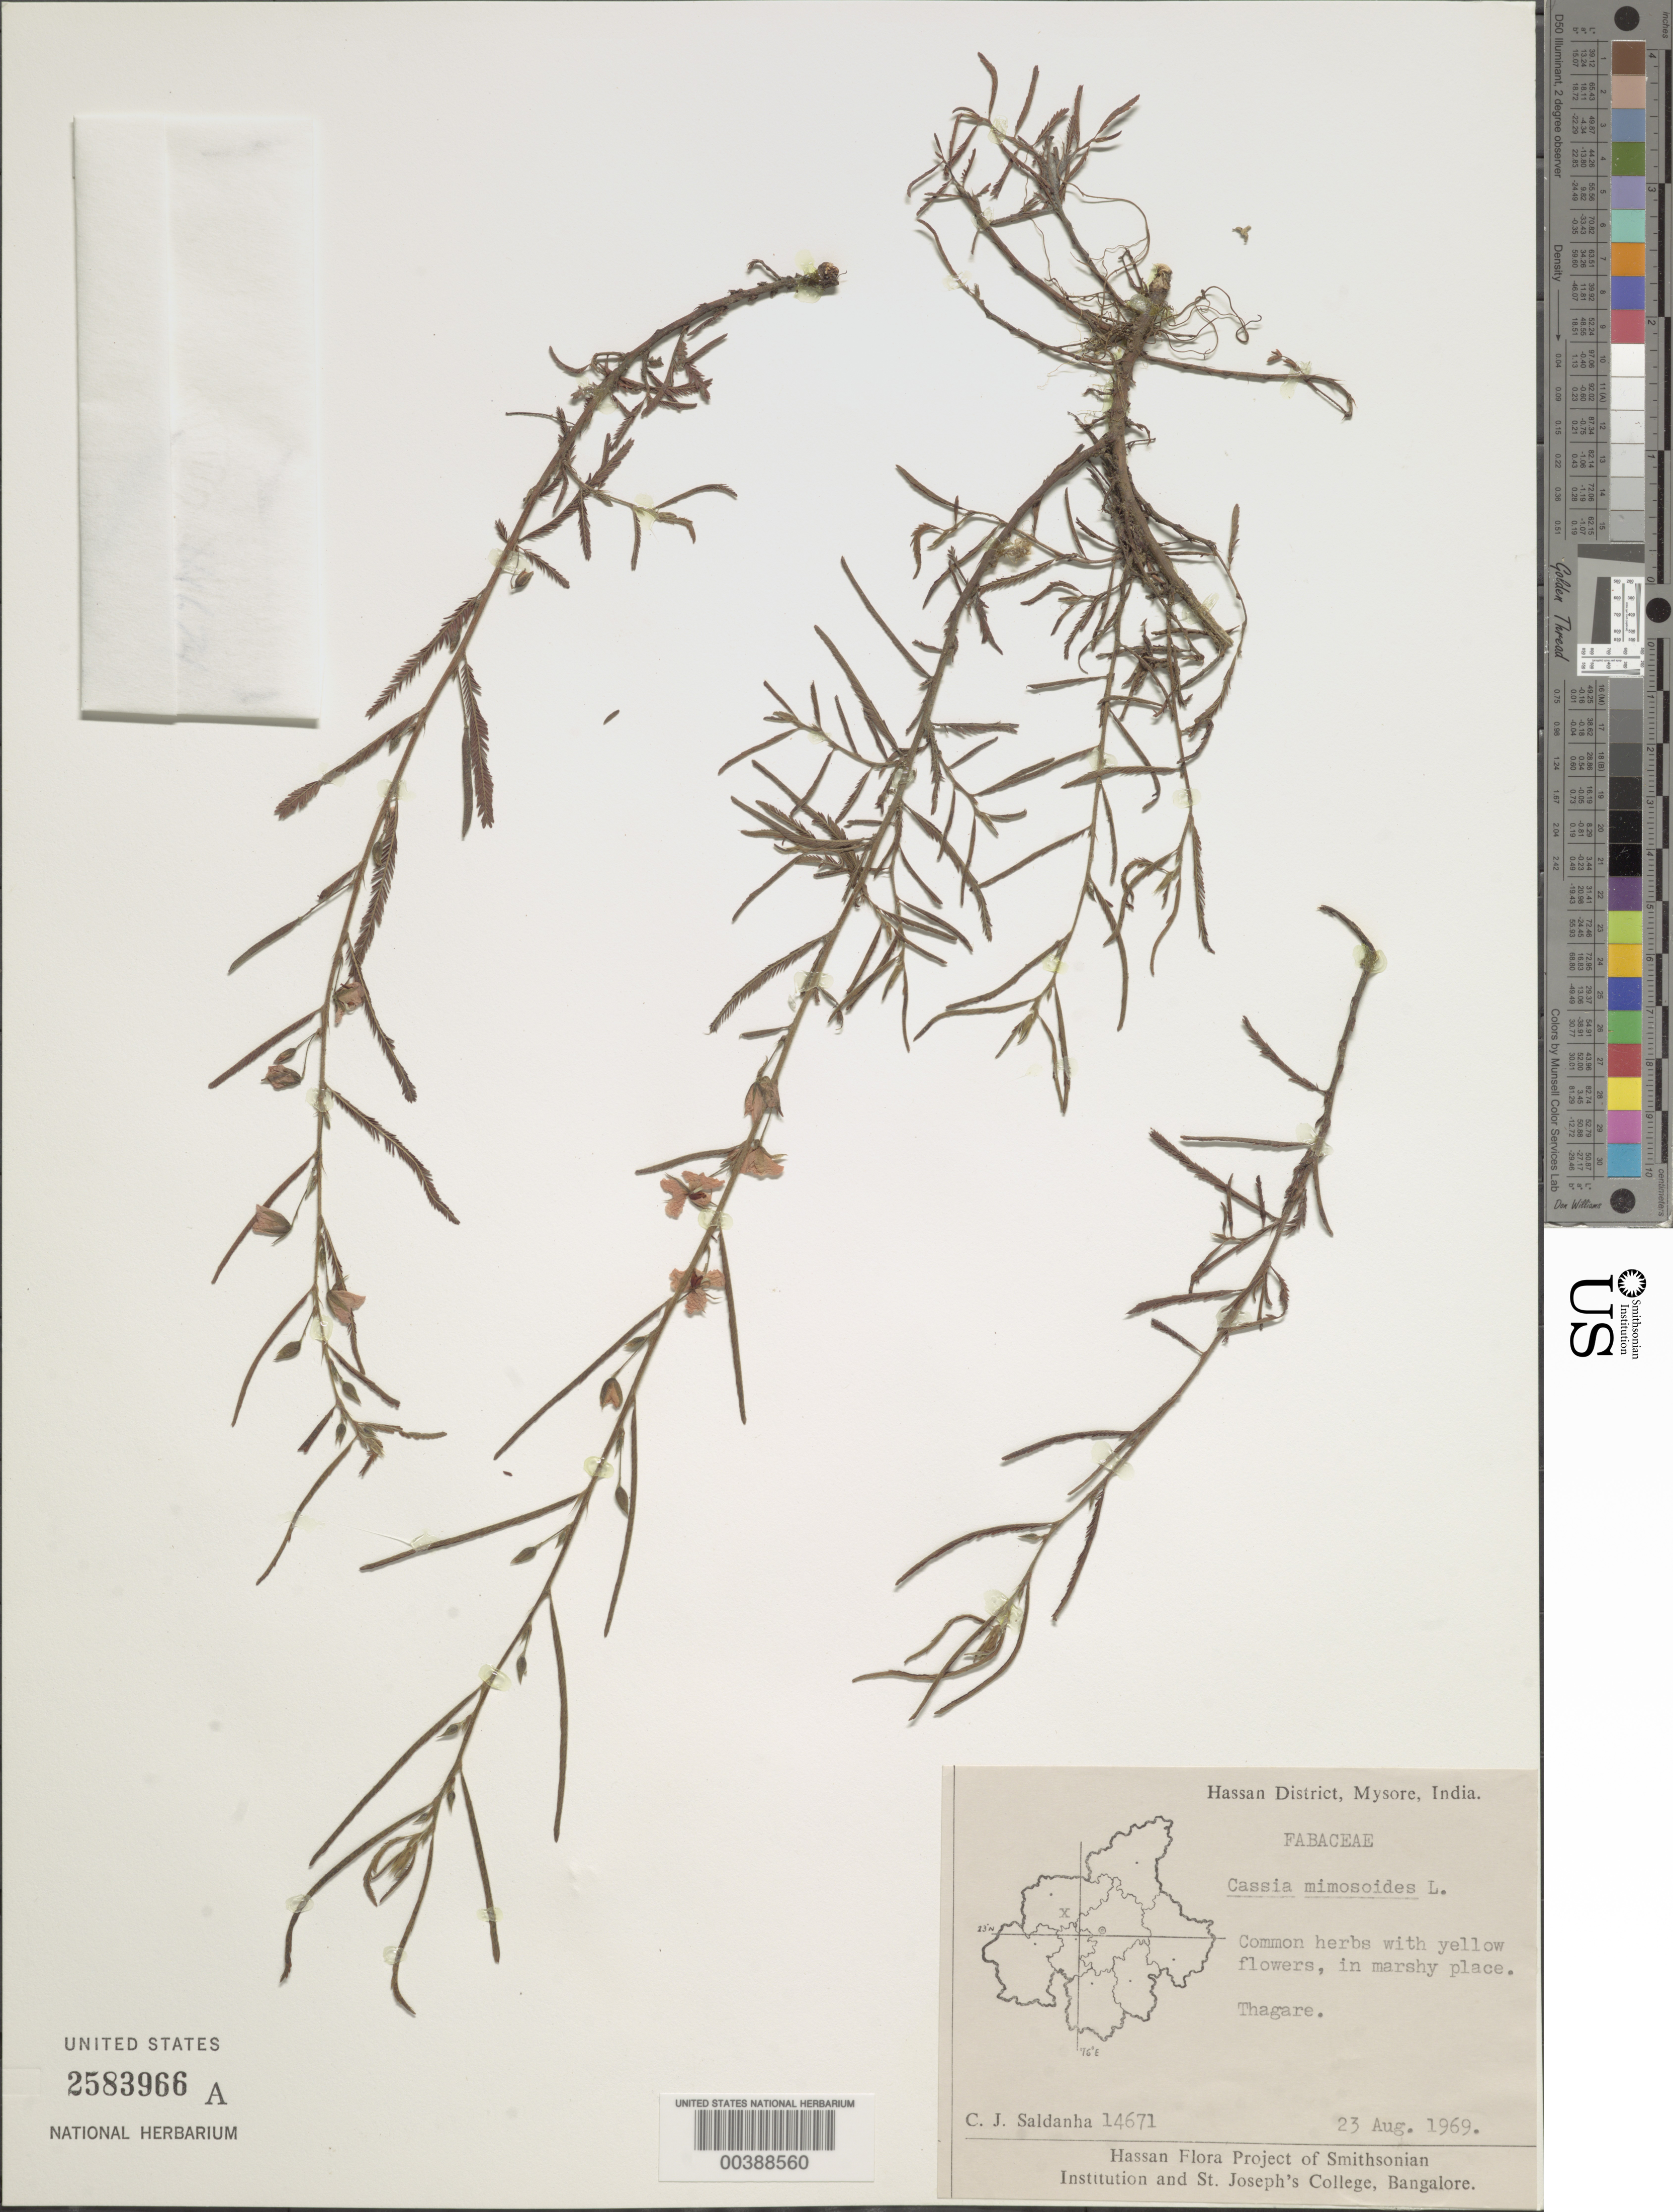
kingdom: Plantae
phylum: Tracheophyta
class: Magnoliopsida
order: Fabales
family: Fabaceae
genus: Chamaecrista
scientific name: Chamaecrista mimosoides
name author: (L.) Greene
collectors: C. J. Saldanha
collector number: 14671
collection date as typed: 23 Aug 1969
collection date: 1969-08-23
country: India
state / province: Karnataka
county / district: Hassan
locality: Thagare, mysore state [mysore state = karnataka.]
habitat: Marshy places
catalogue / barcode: US 2583966A